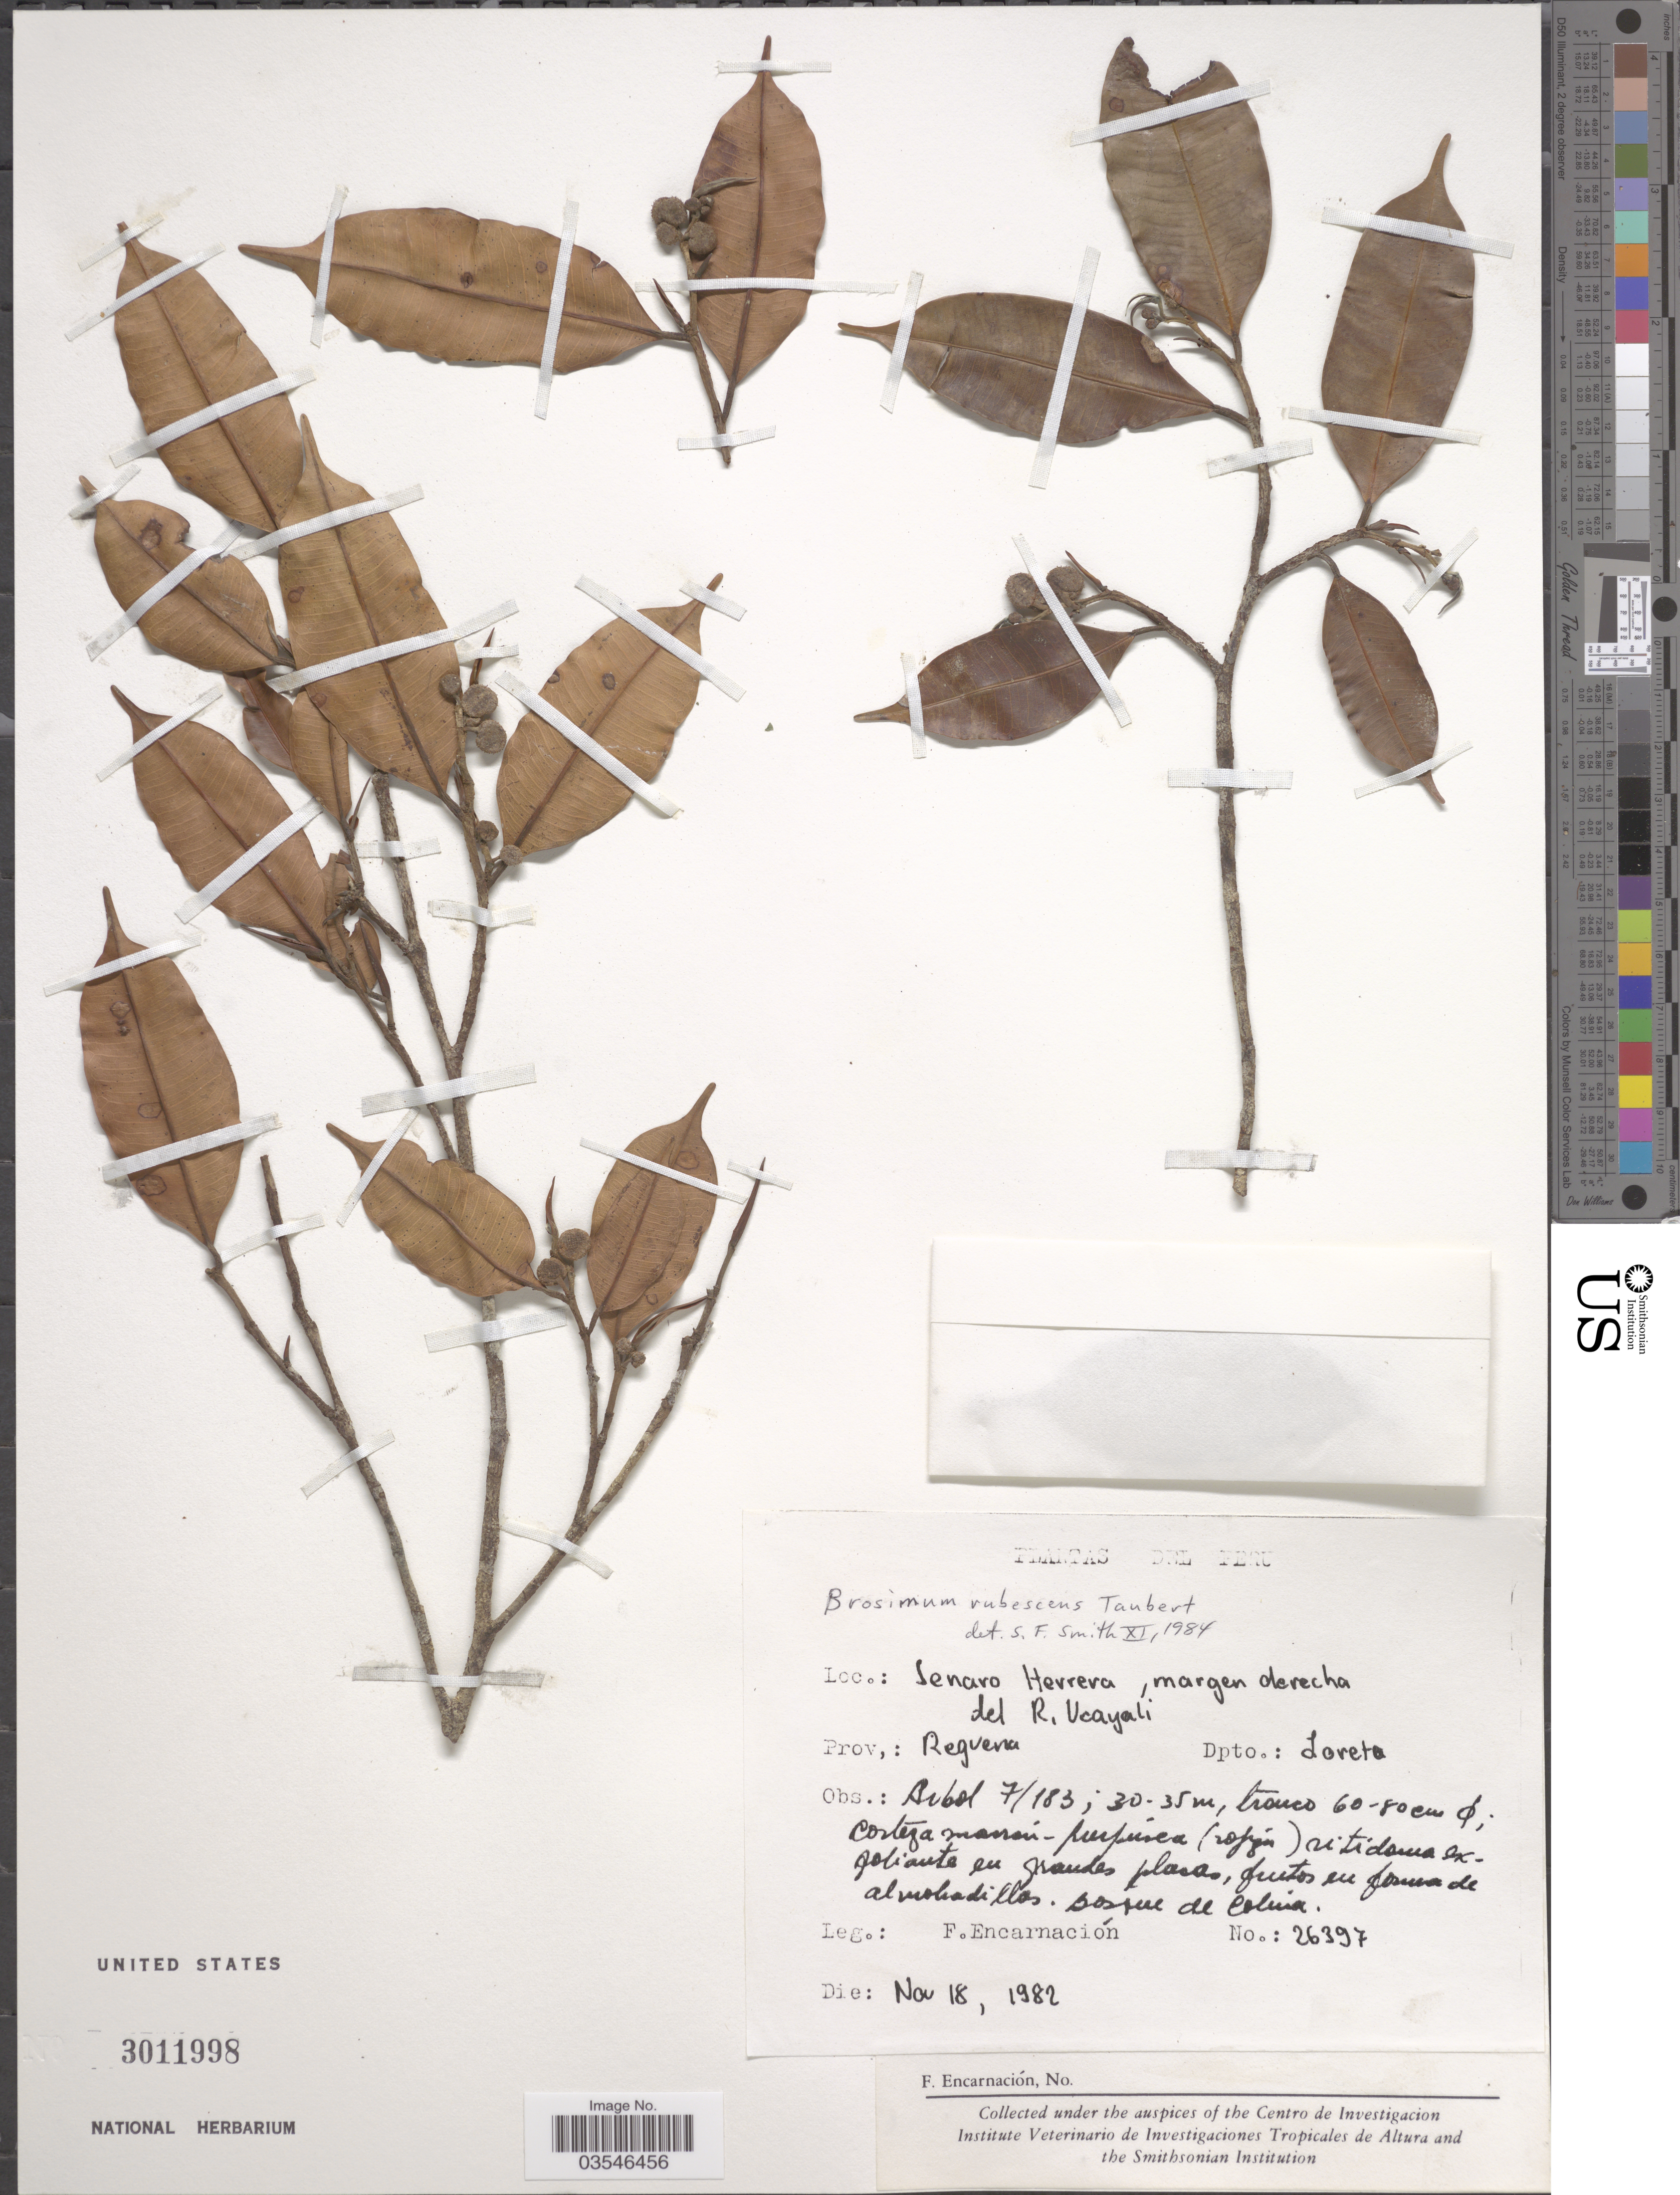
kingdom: Plantae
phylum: Tracheophyta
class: Magnoliopsida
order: Rosales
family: Moraceae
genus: Brosimum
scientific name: Brosimum rubescens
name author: Taub.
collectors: F. Encarnación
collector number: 26937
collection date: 1982-11-18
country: Peru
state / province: Loreto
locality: Senaro Herrera, margen derecha del R. Ucayali. Prov,: Regvena Dpto.: Loreto.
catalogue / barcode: US 3011998